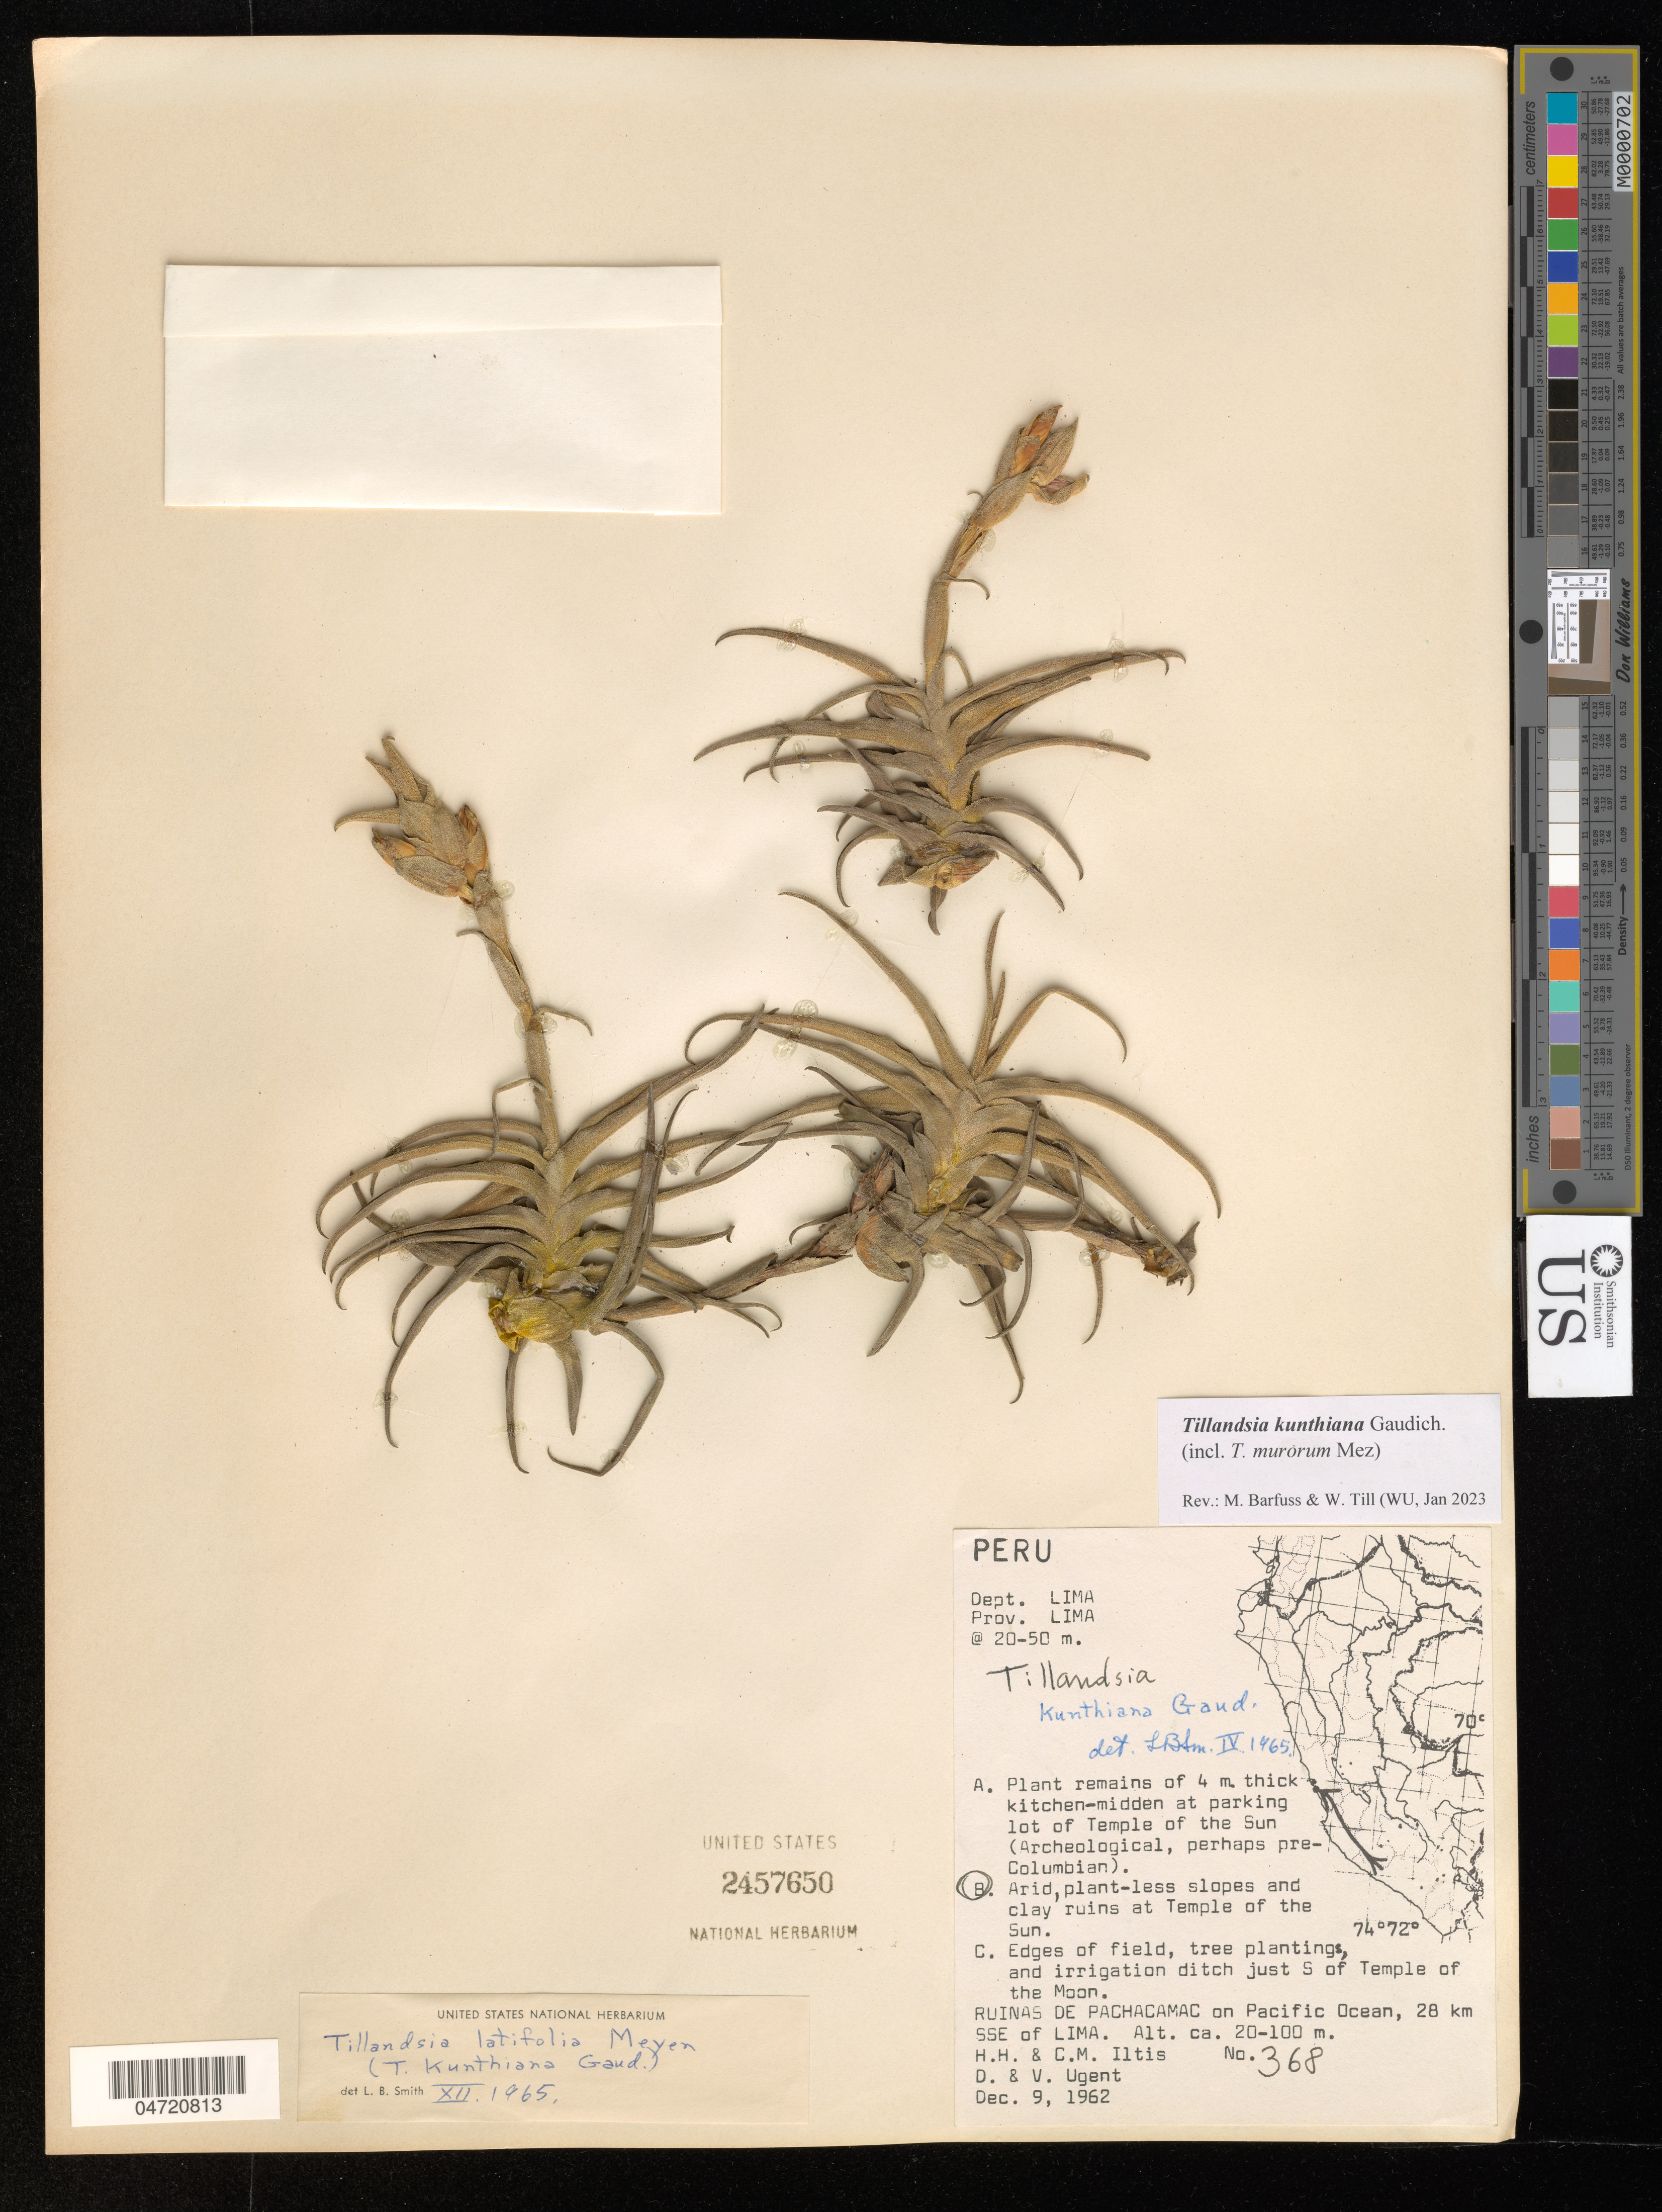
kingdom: Plantae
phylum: Tracheophyta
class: Liliopsida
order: Poales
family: Bromeliaceae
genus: Tillandsia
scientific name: Tillandsia kunthiana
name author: Gaudich.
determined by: Barfuss, Michael H.; Till, W.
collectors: H. H. Iltis, C. M Iltis, D. Ugent & V. Ugent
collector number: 368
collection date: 1962-12-09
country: Peru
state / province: Lima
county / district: Lima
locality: Just S of Temple of The Moon, Ruinas de Pachacamac on Pacific Ocean, 28 km SSE of Lima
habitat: Arid, plantless slopes and clay ruins at Temple of the Sun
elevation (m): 20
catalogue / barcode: US 2457650